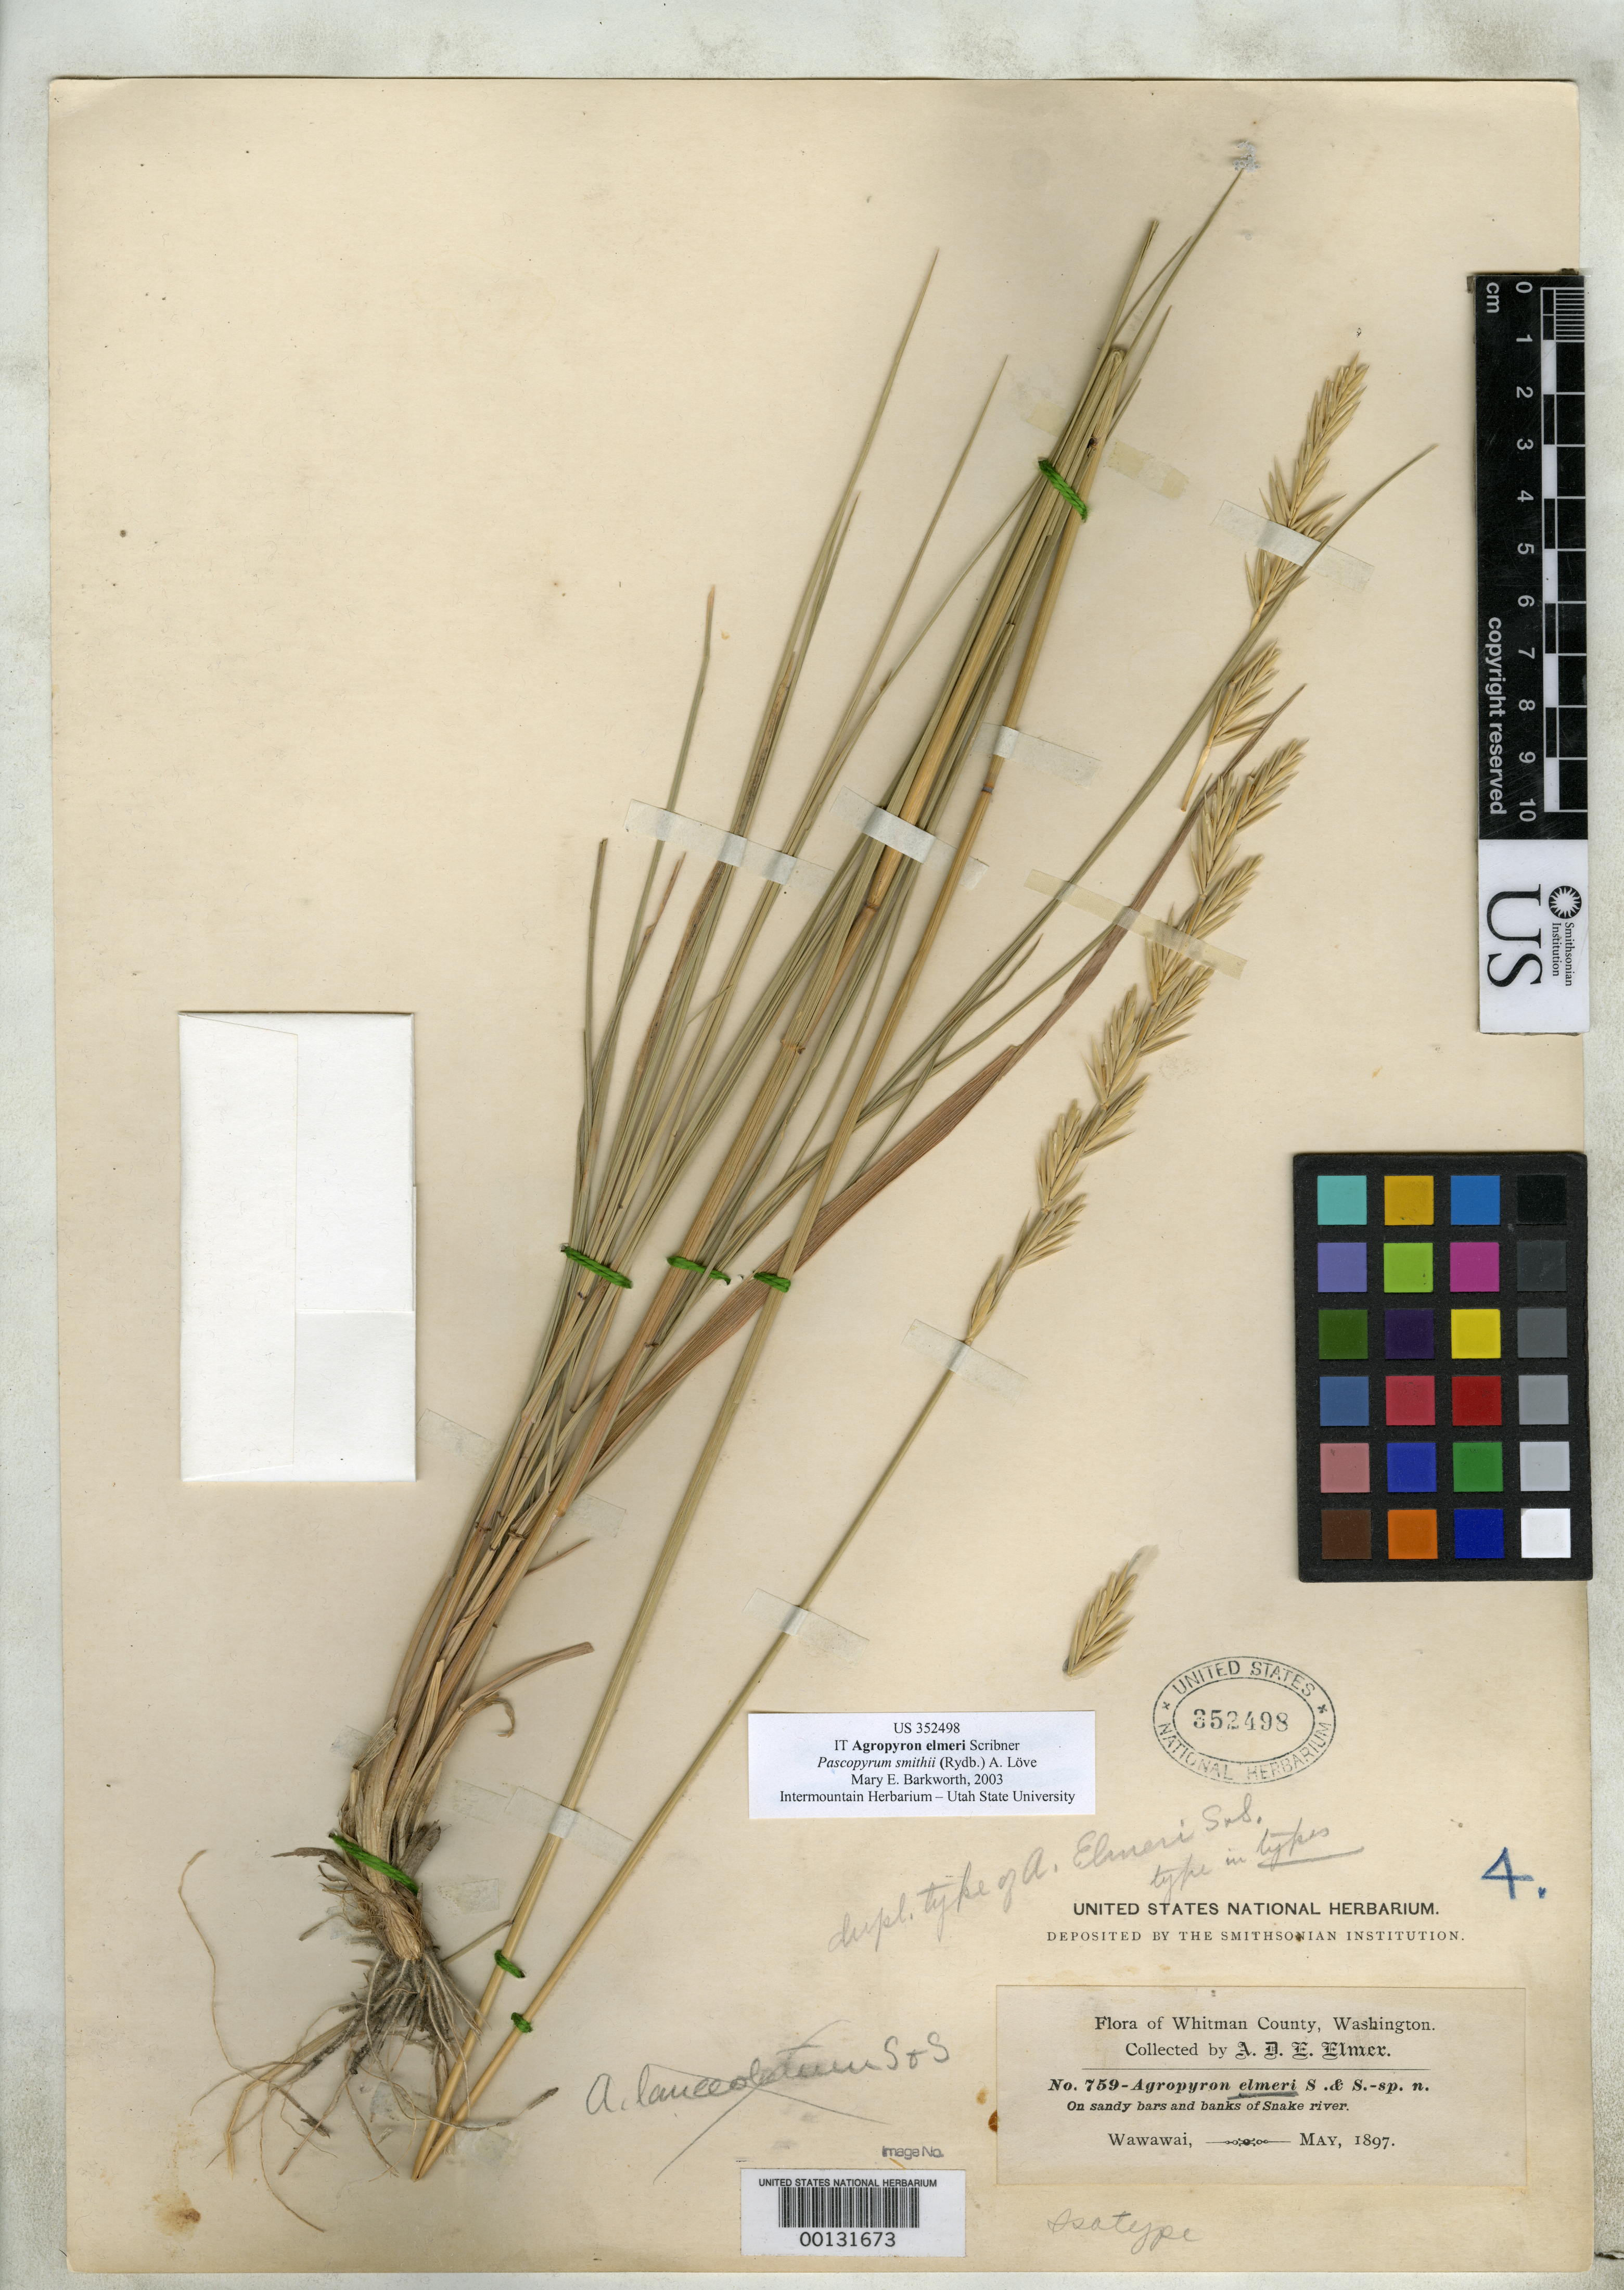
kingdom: Plantae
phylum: Tracheophyta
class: Liliopsida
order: Poales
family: Poaceae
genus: Agropyron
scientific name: Agropyron elmeri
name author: Scribn.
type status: Isotype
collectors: A. D. E. Elmer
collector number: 759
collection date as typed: May 1897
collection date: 1897-05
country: United States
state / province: Washington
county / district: Whitman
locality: Wawawai, banks of Snake River.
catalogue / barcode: US 352498